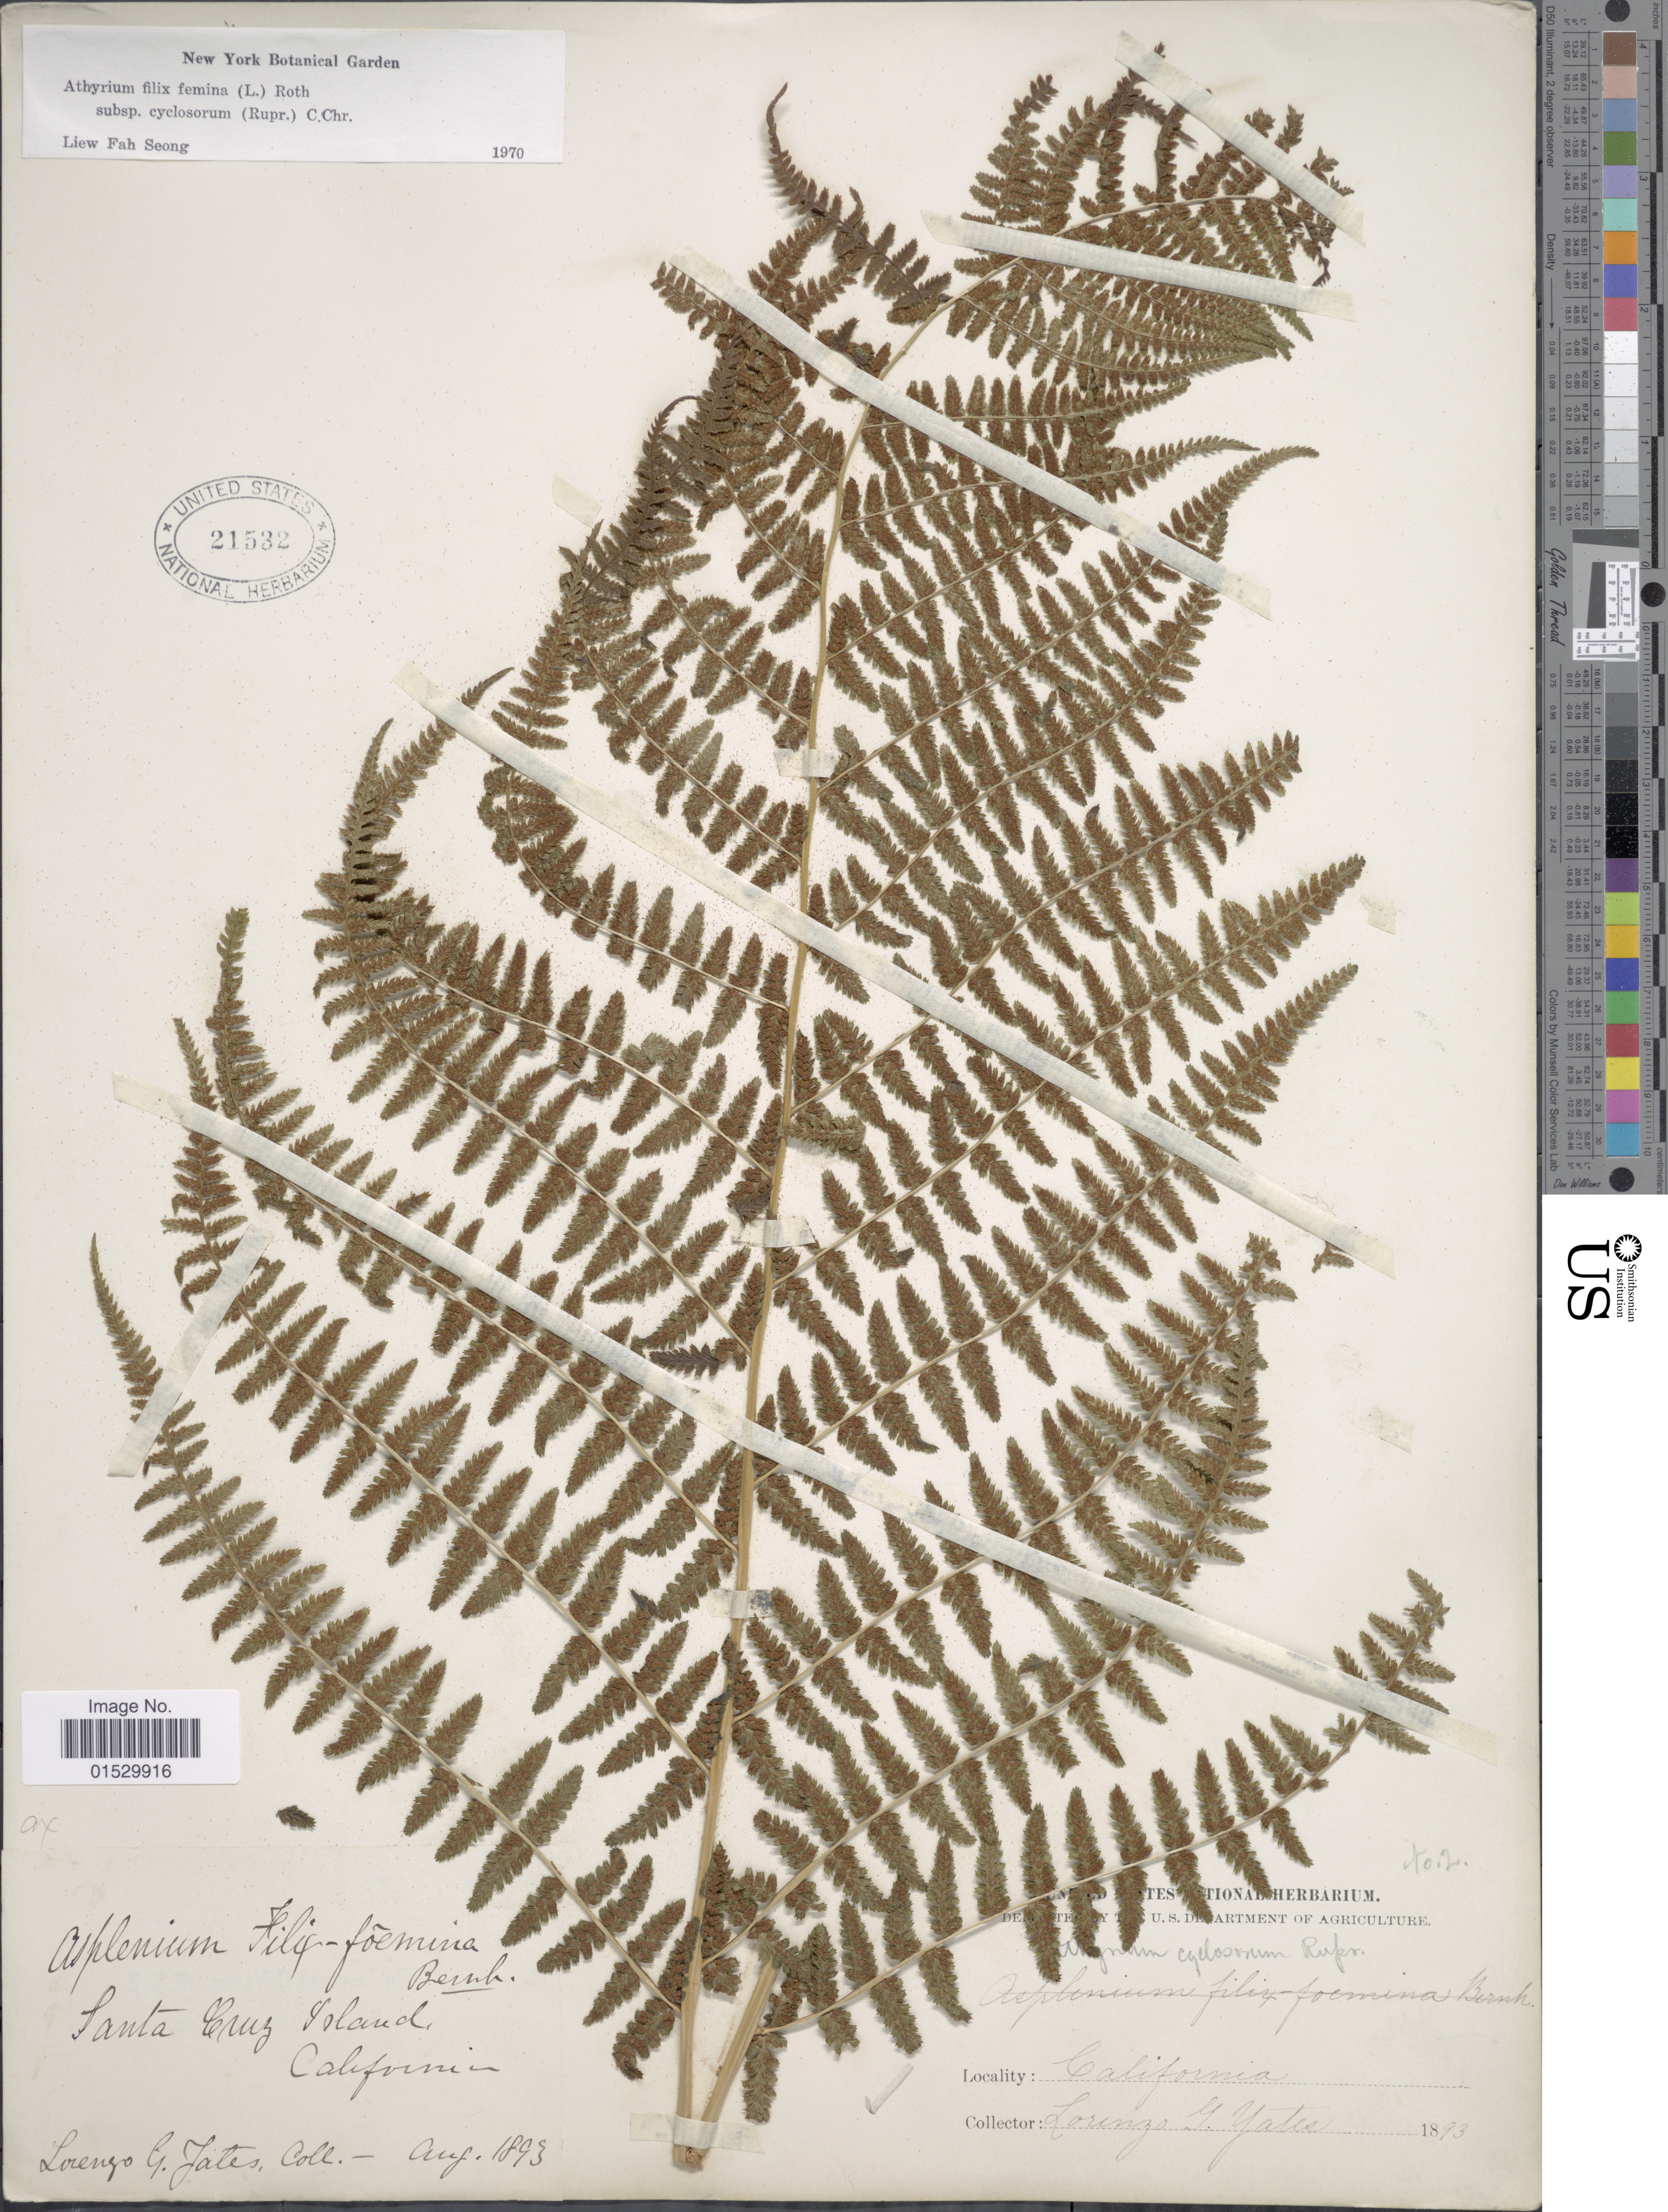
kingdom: Plantae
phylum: Tracheophyta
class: Polypodiopsida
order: Polypodiales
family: Athyriaceae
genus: Athyrium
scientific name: Athyrium filix-femina subsp. cyclosorum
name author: (Rupr.) C. Chr.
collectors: L. G. Yates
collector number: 2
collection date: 1893-08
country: United States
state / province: California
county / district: Santa Barbara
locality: Santa Cruz Island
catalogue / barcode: US 21532